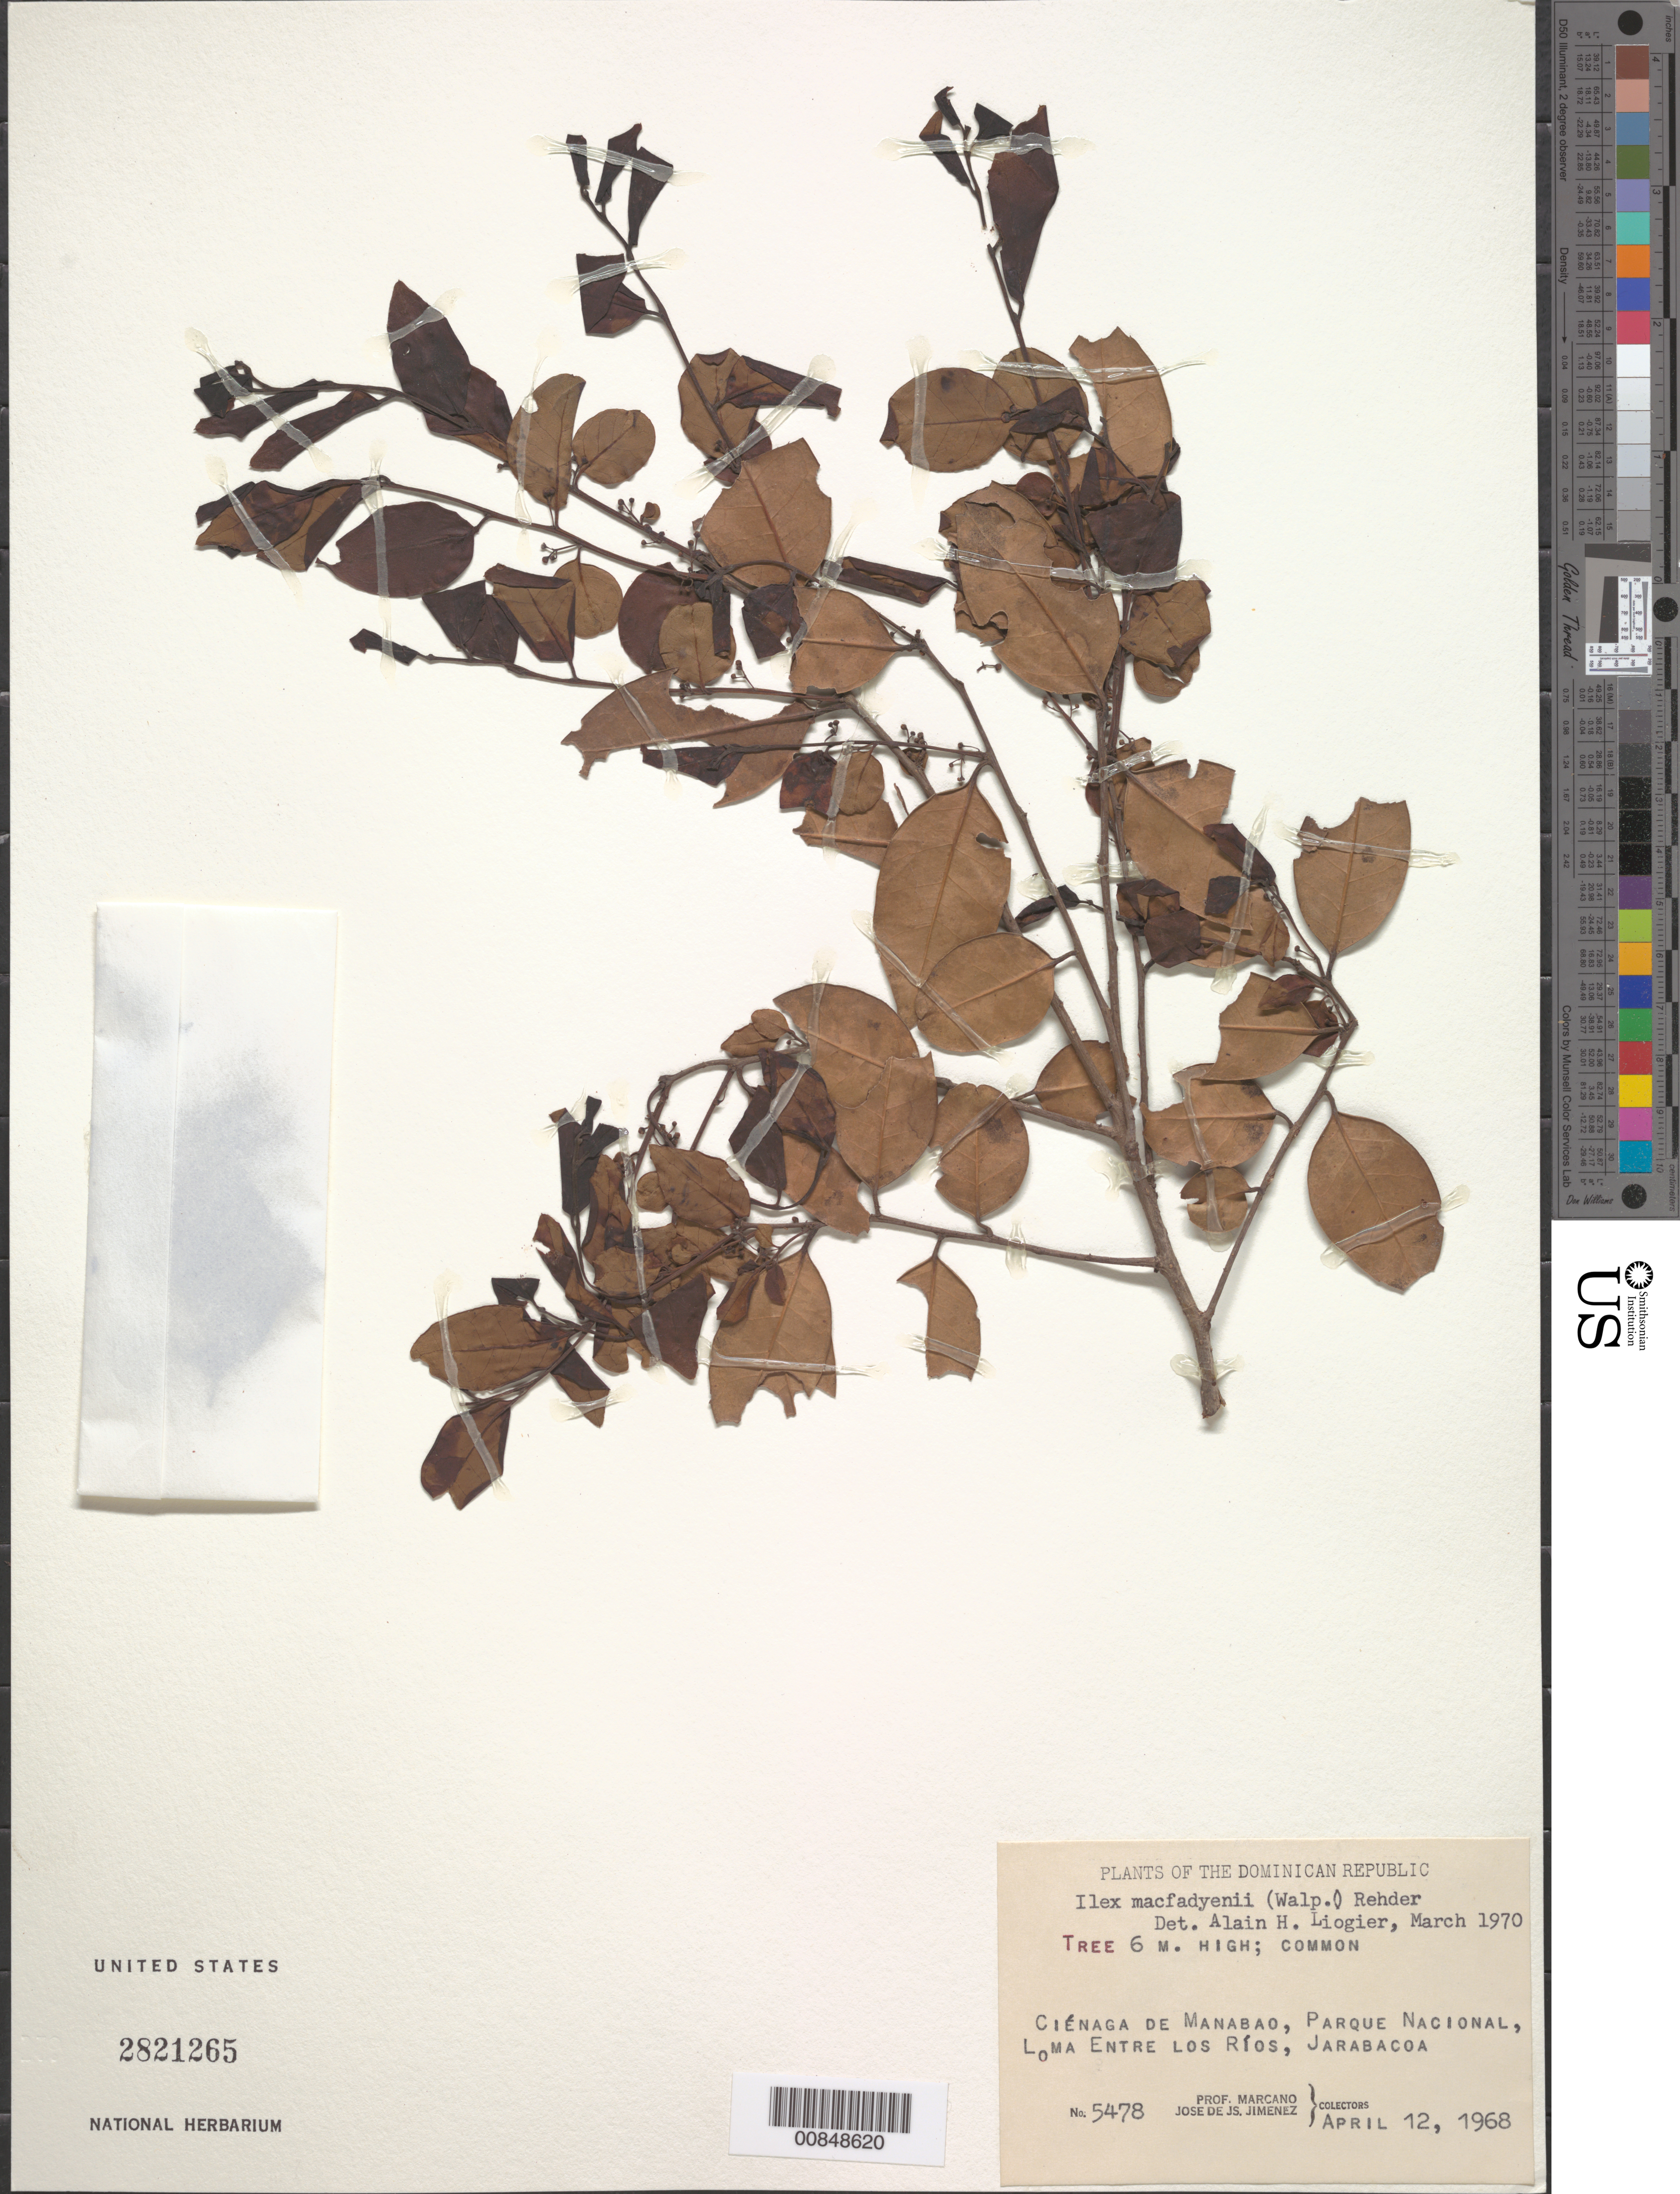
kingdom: Plantae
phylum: Tracheophyta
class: Magnoliopsida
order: Aquifoliales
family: Aquifoliaceae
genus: Ilex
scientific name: Ilex macfadyenii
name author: Rehder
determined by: Liogier, Alain H.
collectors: J. J. Jiménez Almonte & E. J. Marcano F.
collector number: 5478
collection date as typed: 12 Apr 1968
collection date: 1968-04-12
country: Dominican Republic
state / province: La Vega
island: Hispaniola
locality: Ciénaga de Manabao, Parque Nacional, Loma entre Los Ríos, Jarabacoa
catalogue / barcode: US 2821265